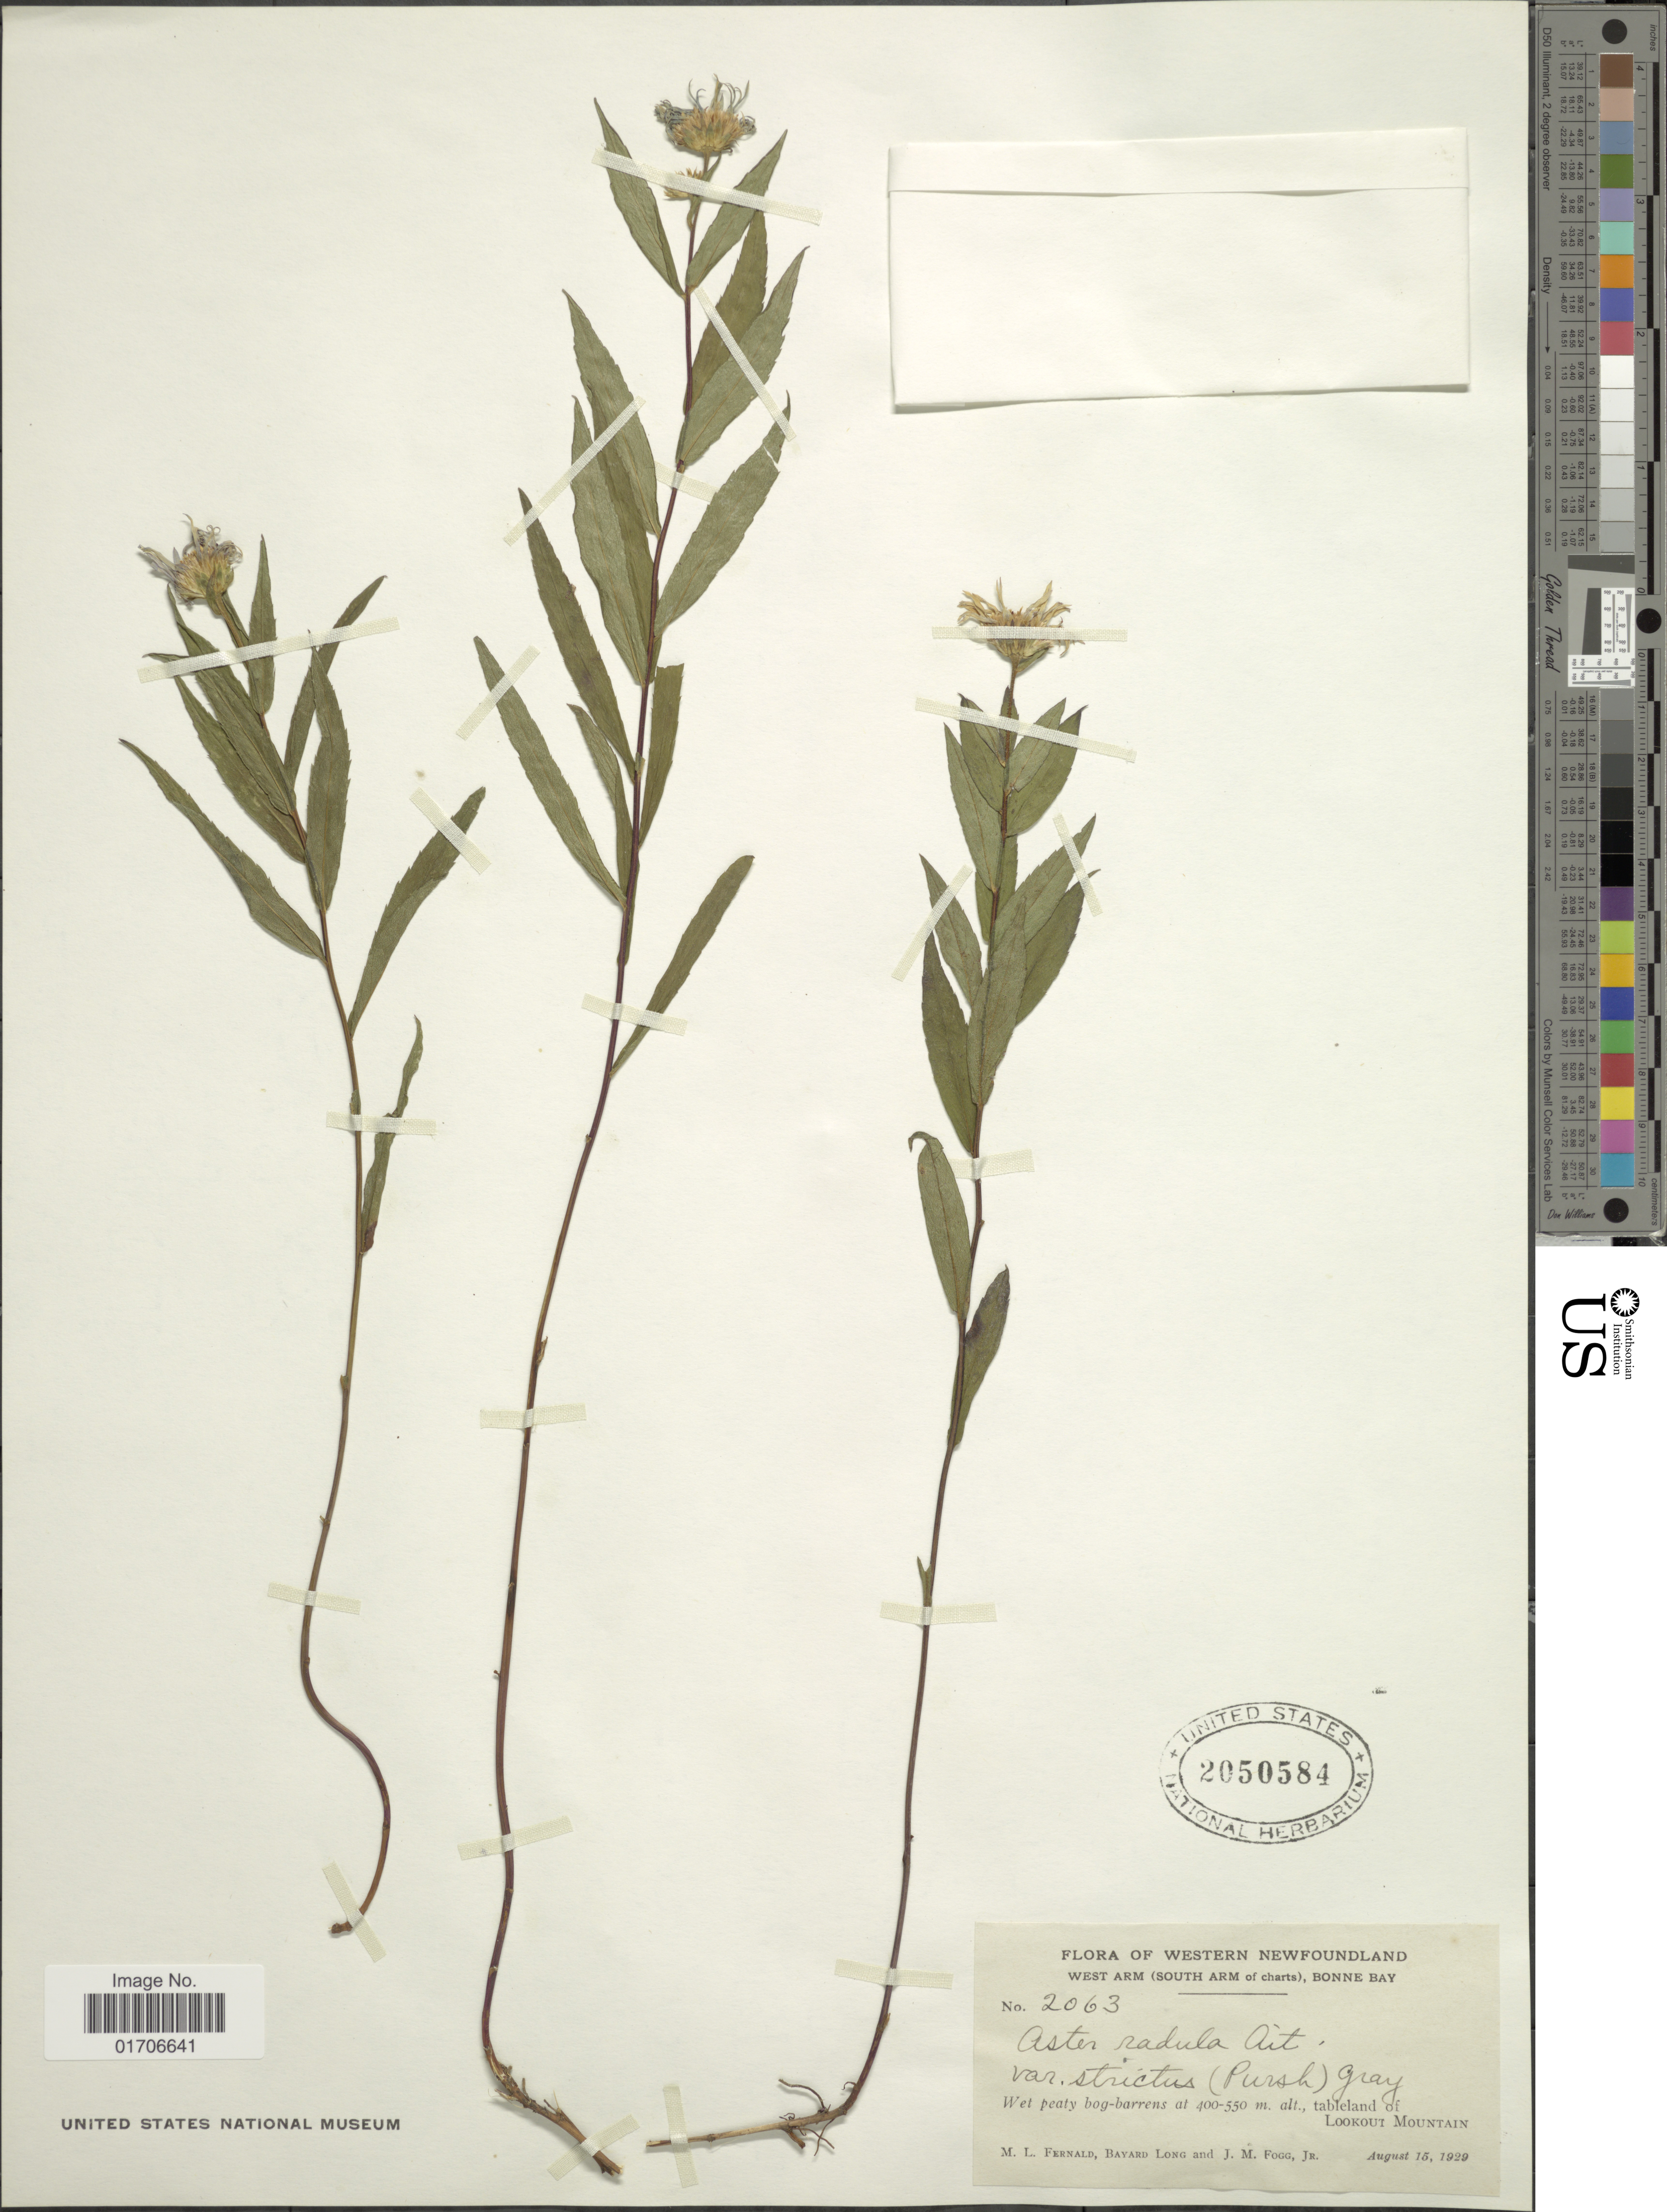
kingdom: Plantae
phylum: Tracheophyta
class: Magnoliopsida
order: Asterales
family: Asteraceae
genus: Aster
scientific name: Aster radula var. strictus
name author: A. Gray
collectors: M. L. Fernald, B. Long & J. Fogg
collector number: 2063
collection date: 1929-08-15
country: Canada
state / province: Newfoundland and Labrador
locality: Western Newfoundland. West Arm (South Arm of charts), Bonne Bay. Wet peaty bog-barrens, tableland of Lookout Mountain.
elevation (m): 400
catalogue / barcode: US 2050584